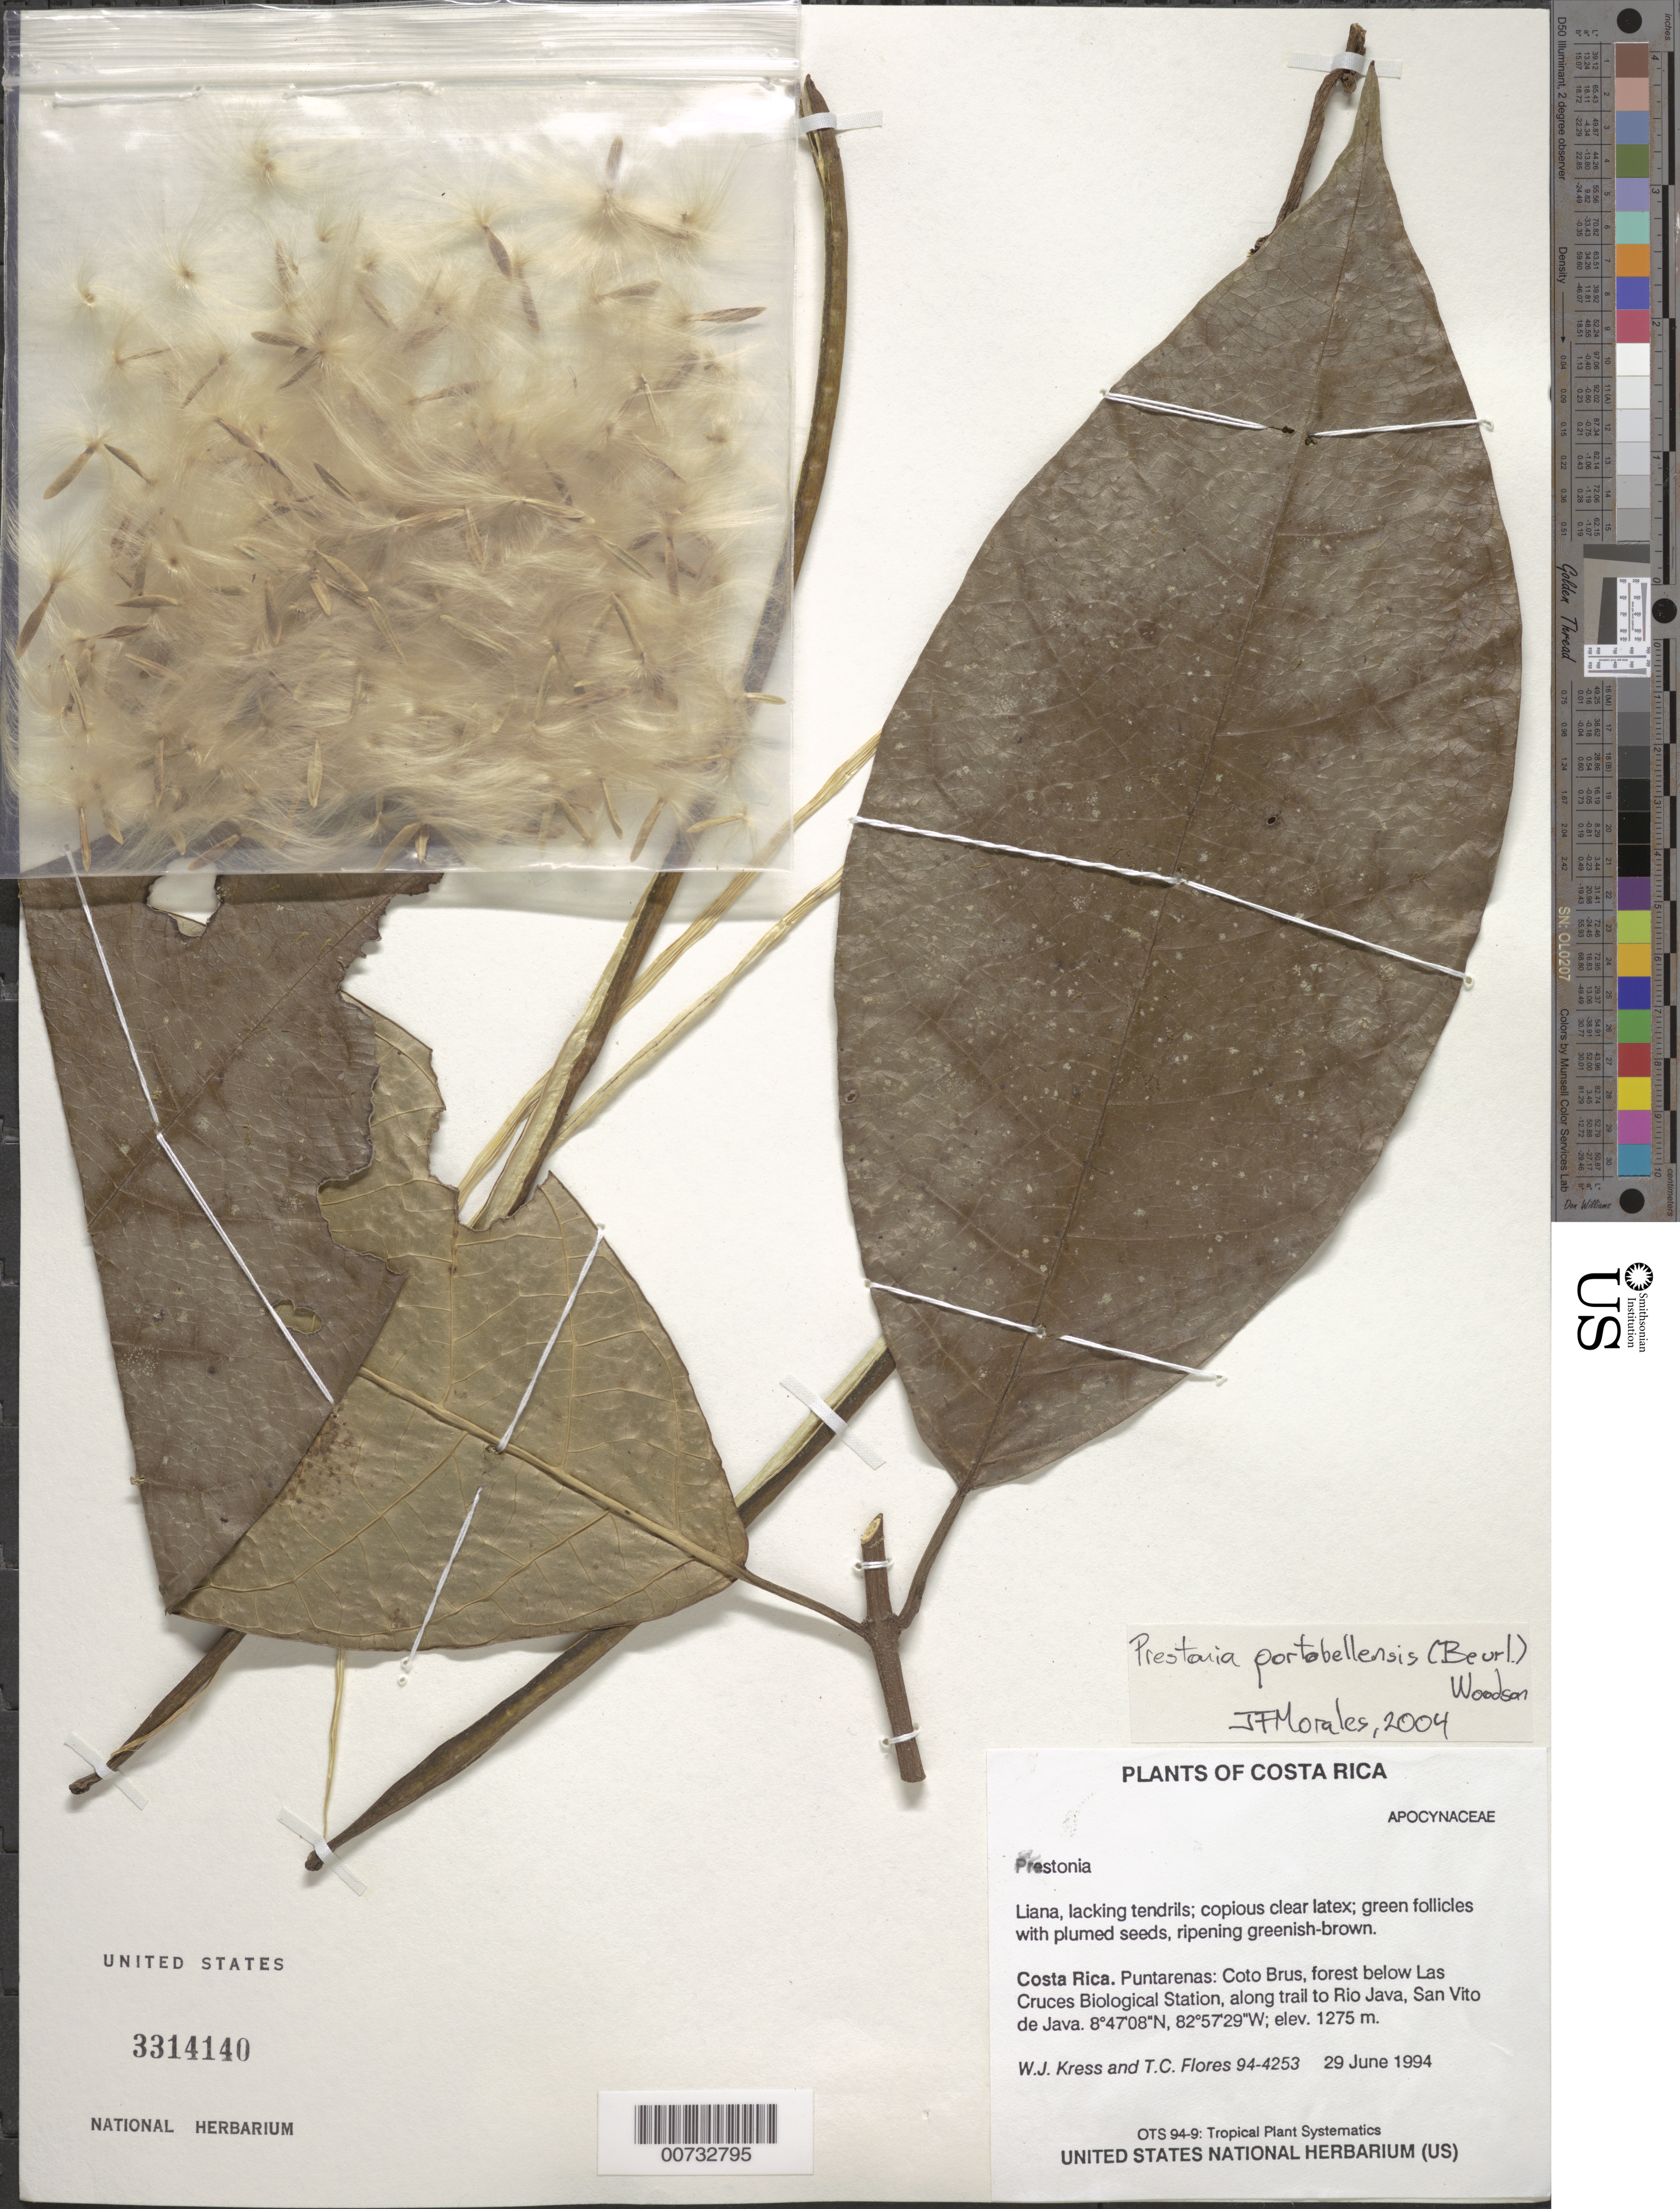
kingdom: Plantae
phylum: Tracheophyta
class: Magnoliopsida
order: Gentianales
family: Apocynaceae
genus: Prestonia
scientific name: Prestonia portobellensis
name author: (Beurl.) Woodson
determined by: Morales, J. F.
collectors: W. J. Kress & T. C. Flores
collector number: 94-4253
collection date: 1994-06-29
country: Costa Rica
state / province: Puntarenas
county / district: Coto Brus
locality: Forest below Las Cruces Biological Station,along trail to Rio Java, San Vito de Java.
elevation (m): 1275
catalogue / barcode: US 3314140